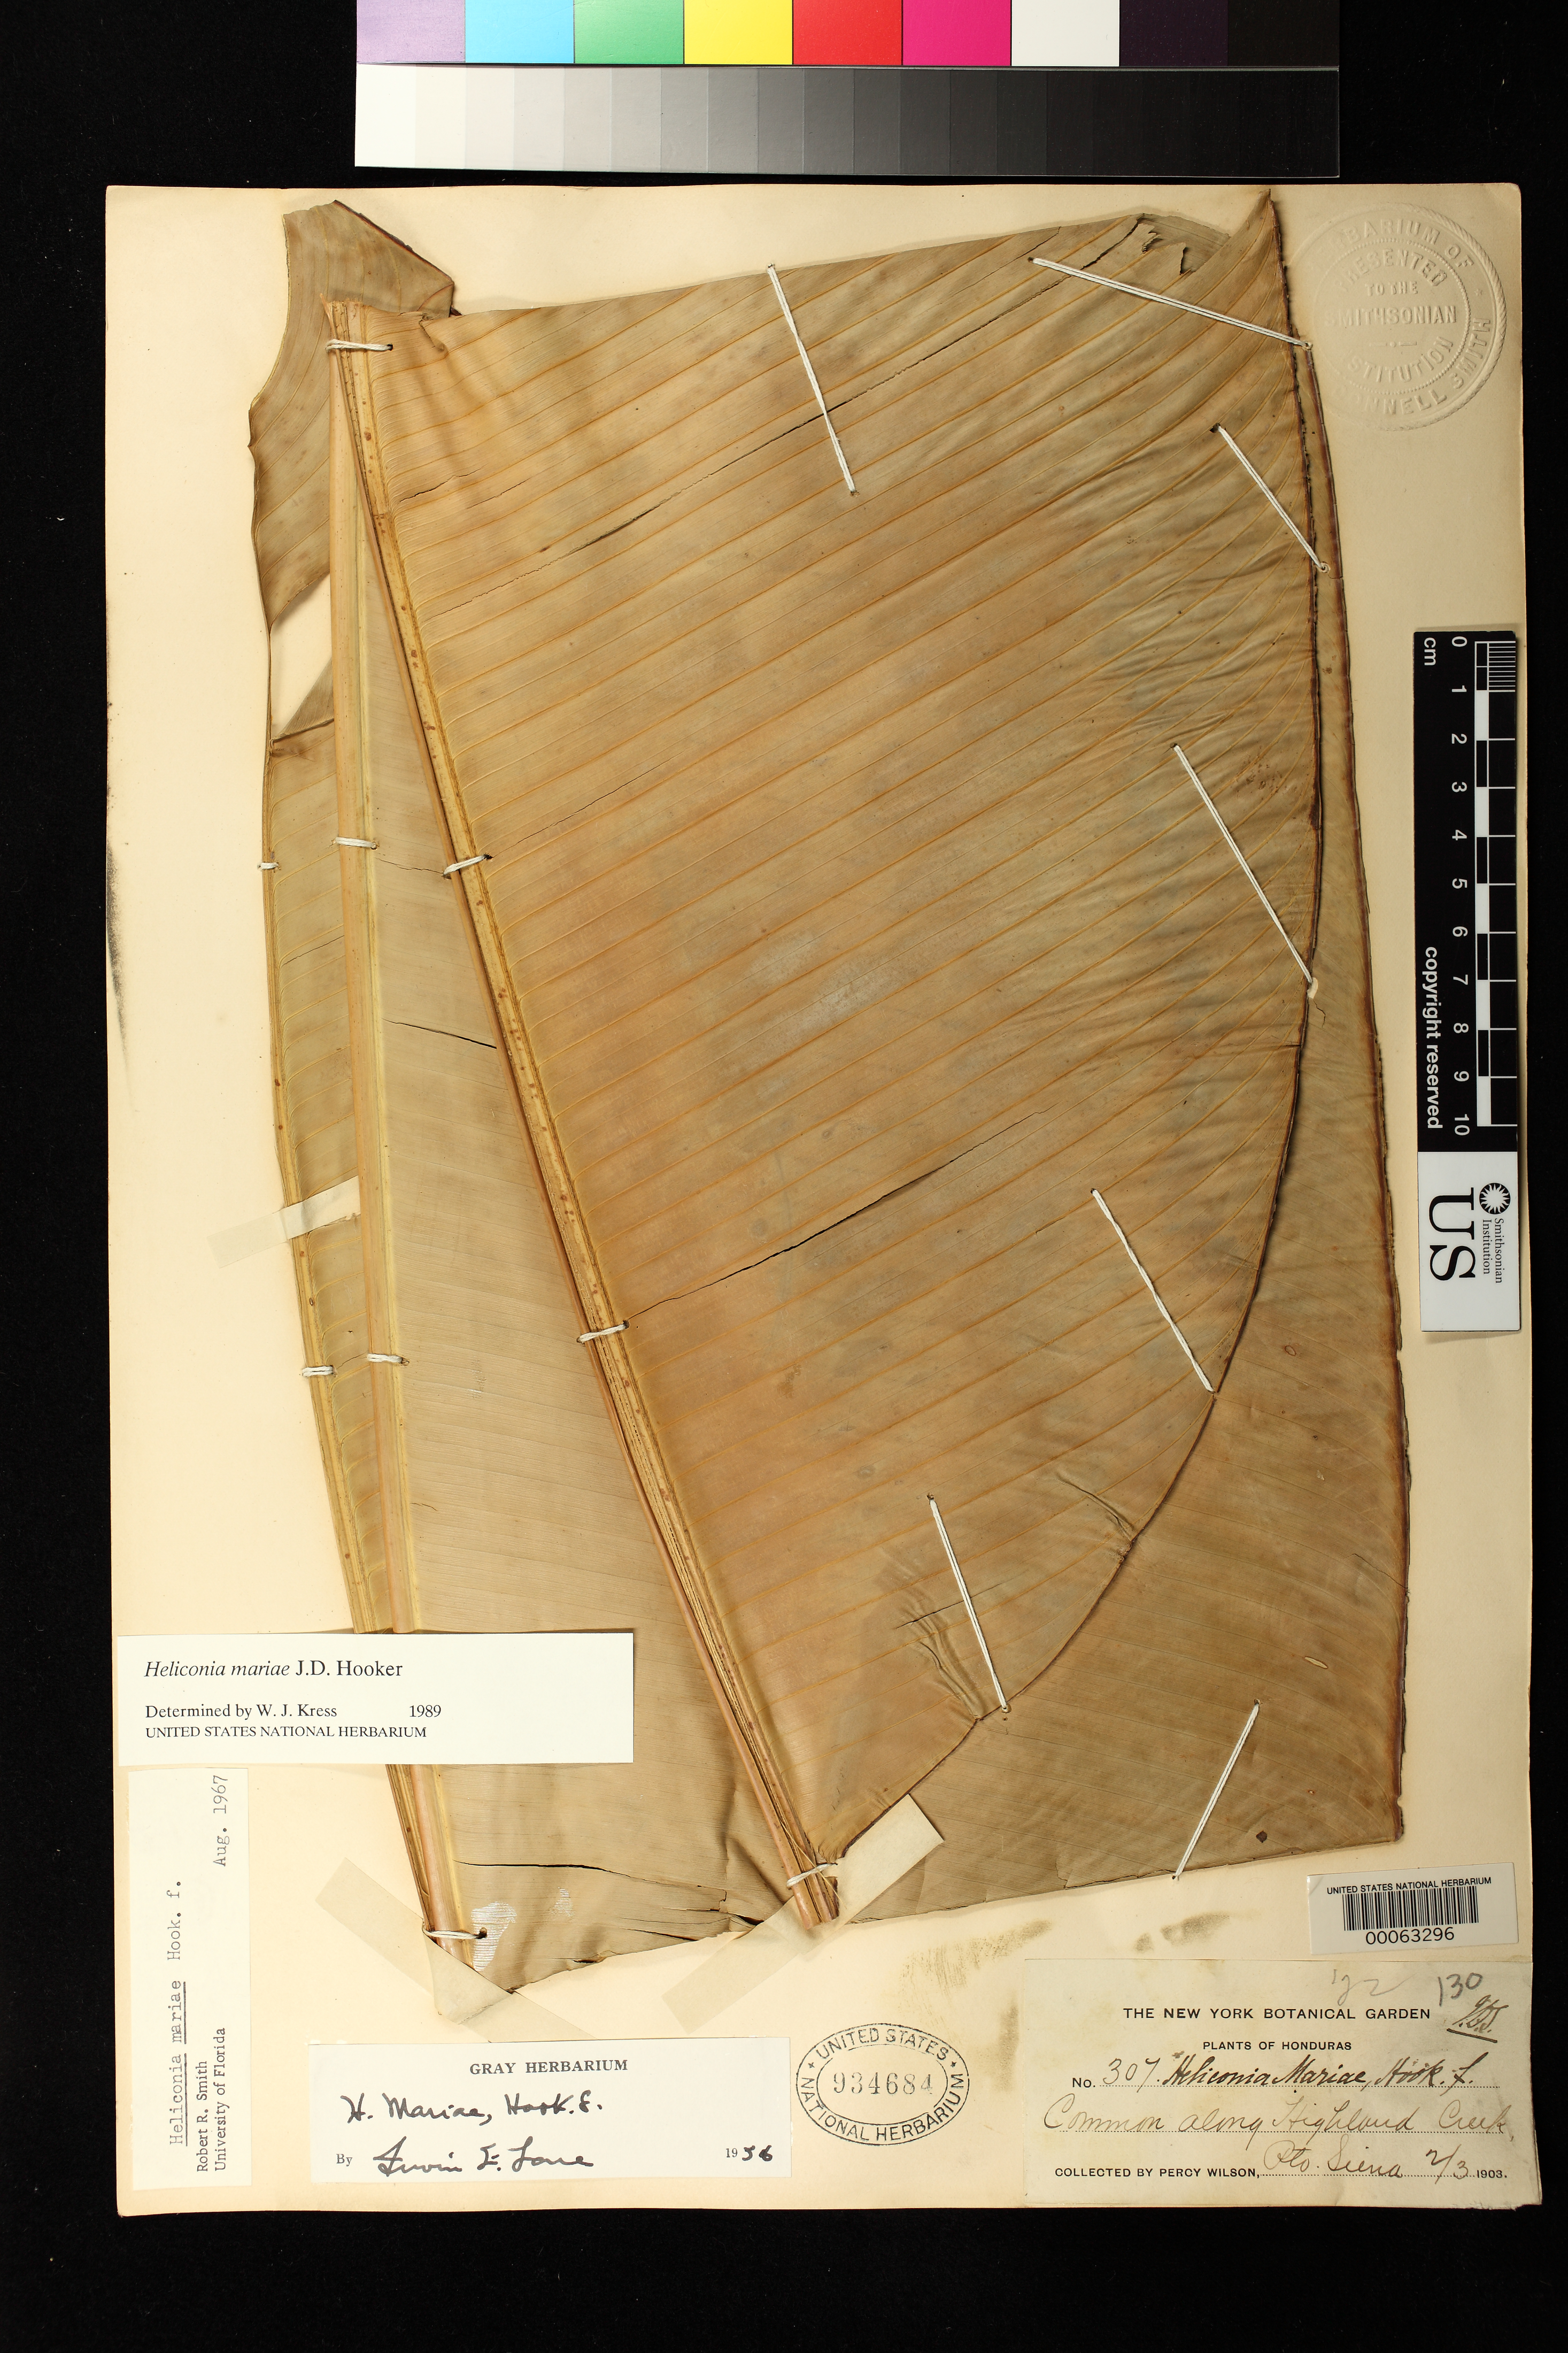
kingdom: Plantae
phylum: Tracheophyta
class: Liliopsida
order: Zingiberales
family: Heliconiaceae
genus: Heliconia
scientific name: Heliconia mariae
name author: Hook. f.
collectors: P. Wilson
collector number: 307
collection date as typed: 2/3/1903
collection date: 1903-02-03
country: Honduras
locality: Along highland creek, pto. sierra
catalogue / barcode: US 934684